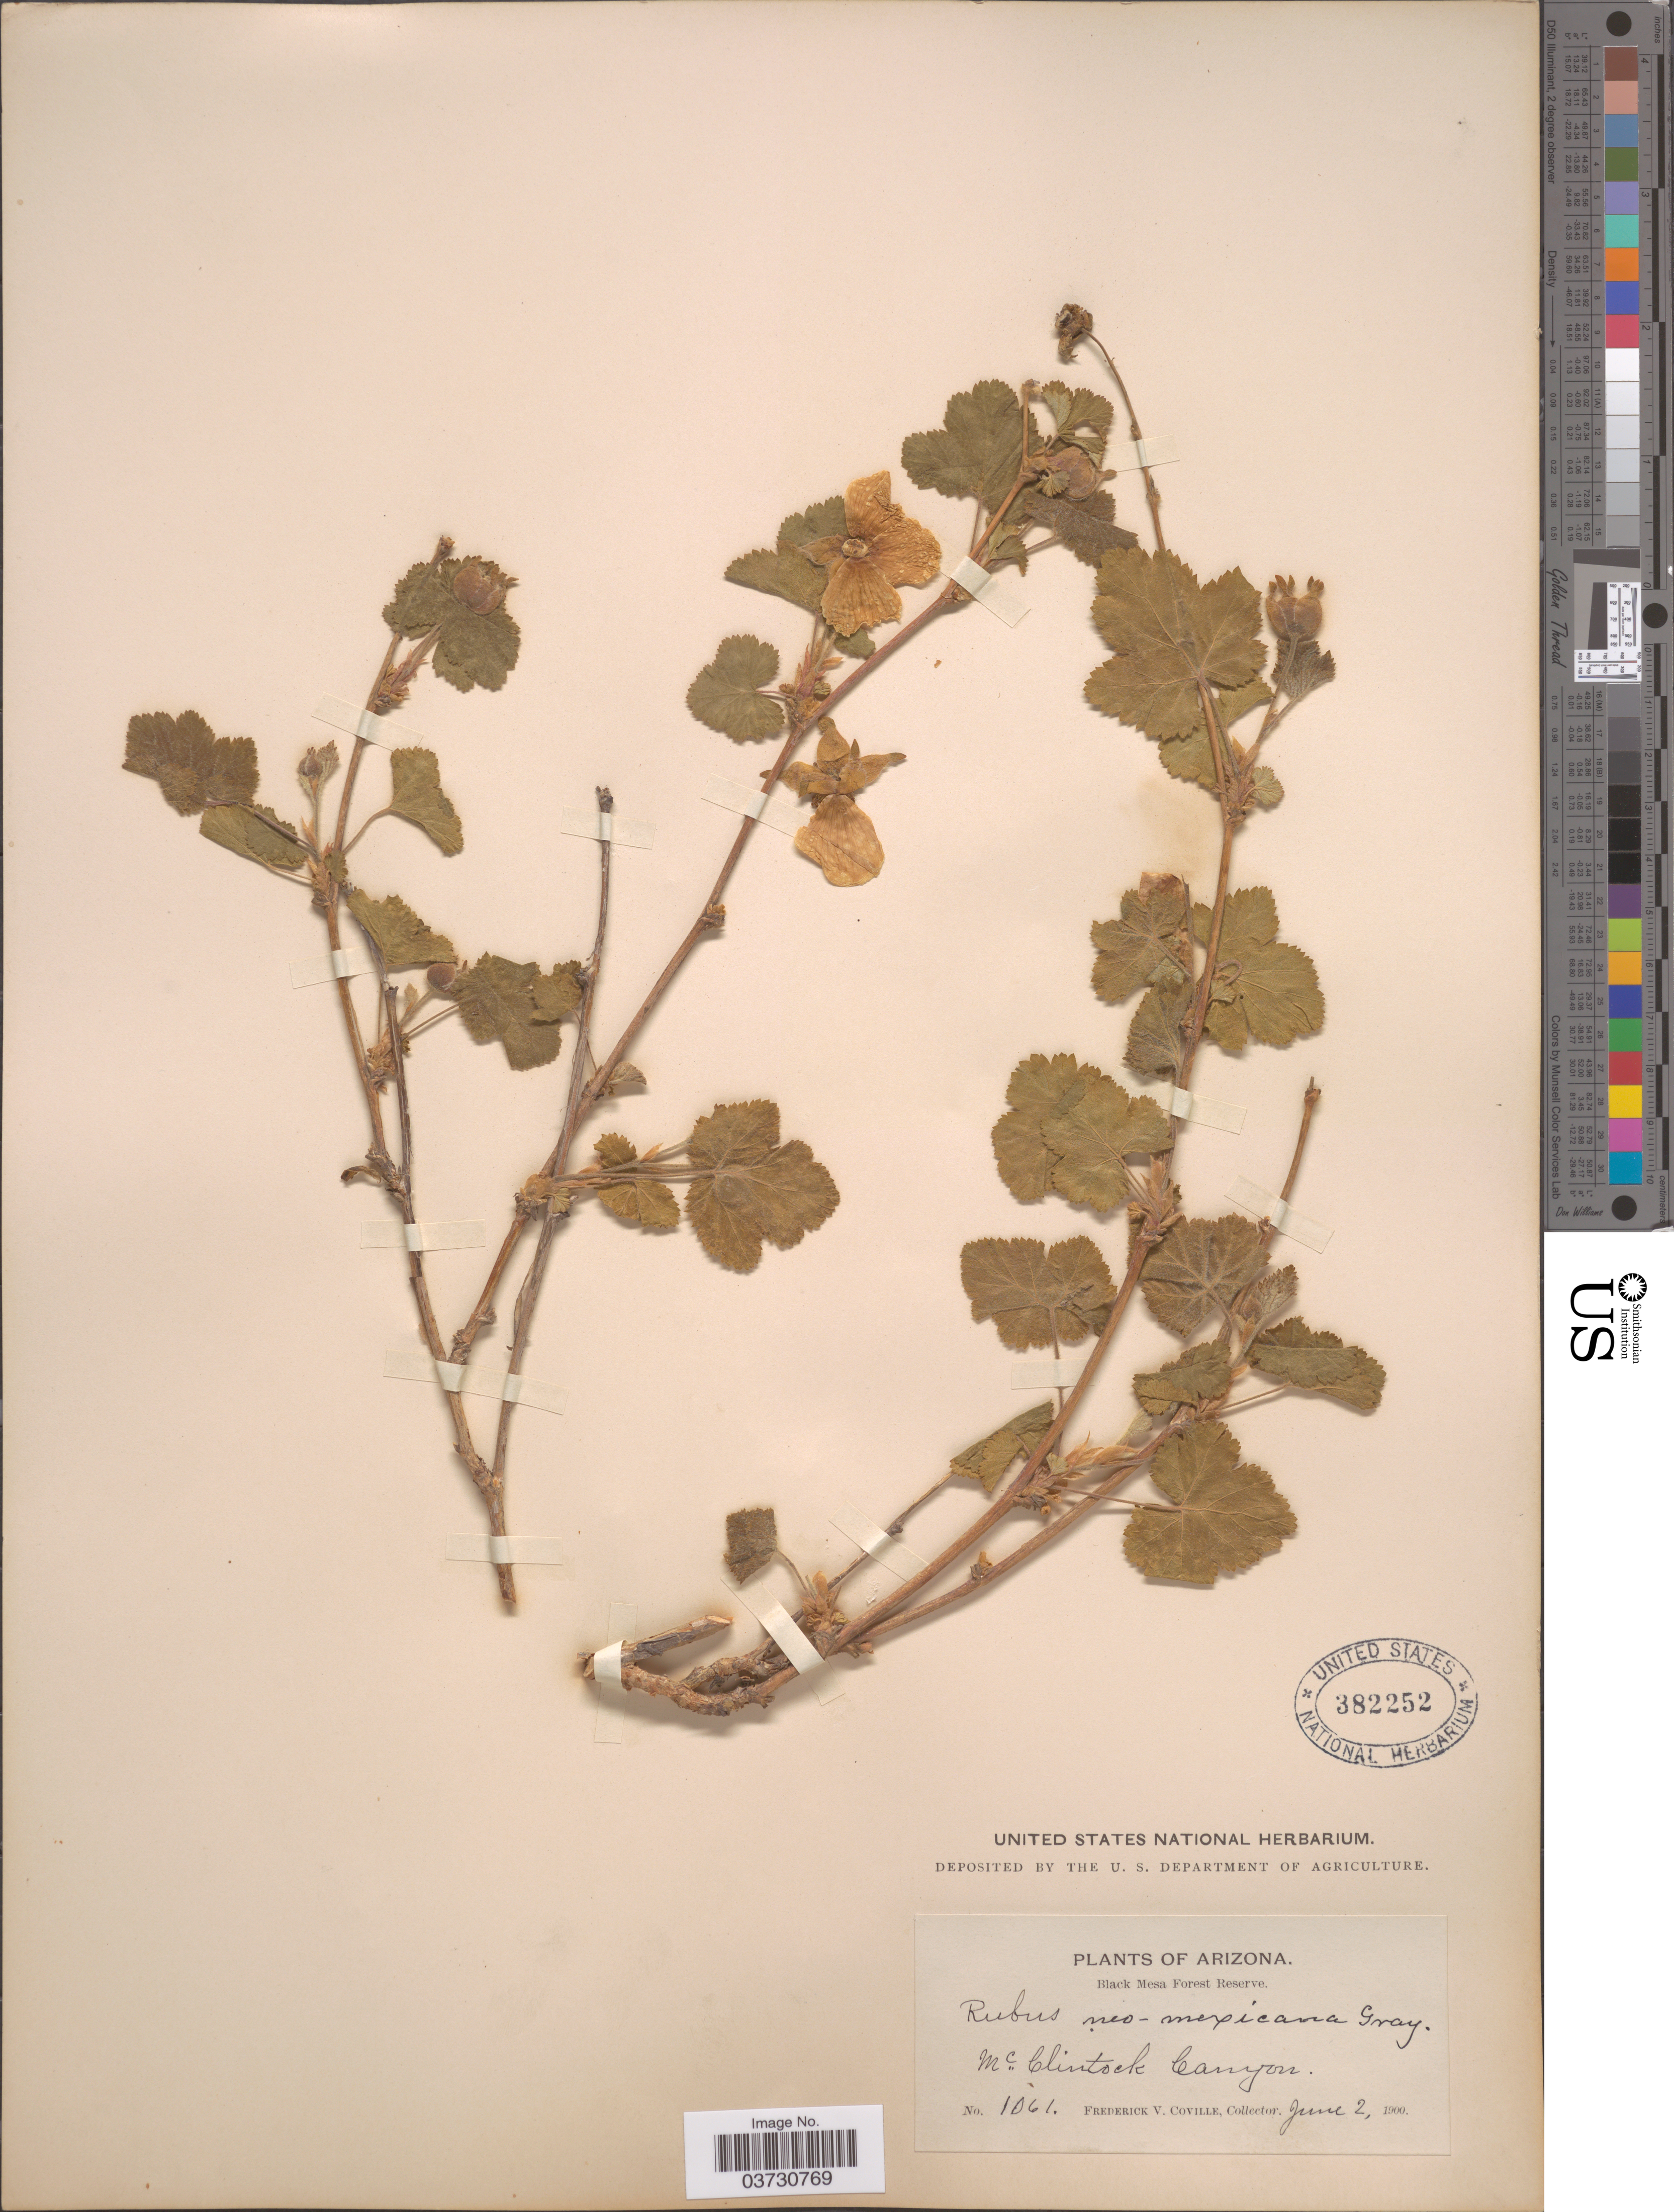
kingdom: Plantae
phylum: Tracheophyta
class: Magnoliopsida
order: Rosales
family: Rosaceae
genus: Rubus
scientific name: Rubus neomexicanus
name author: A. Gray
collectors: F. V. Coville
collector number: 1061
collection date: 1900-06-02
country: United States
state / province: Arizona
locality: Black Mesa Forest Reserve. Mc Clintock Canyon.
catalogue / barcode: US 382252